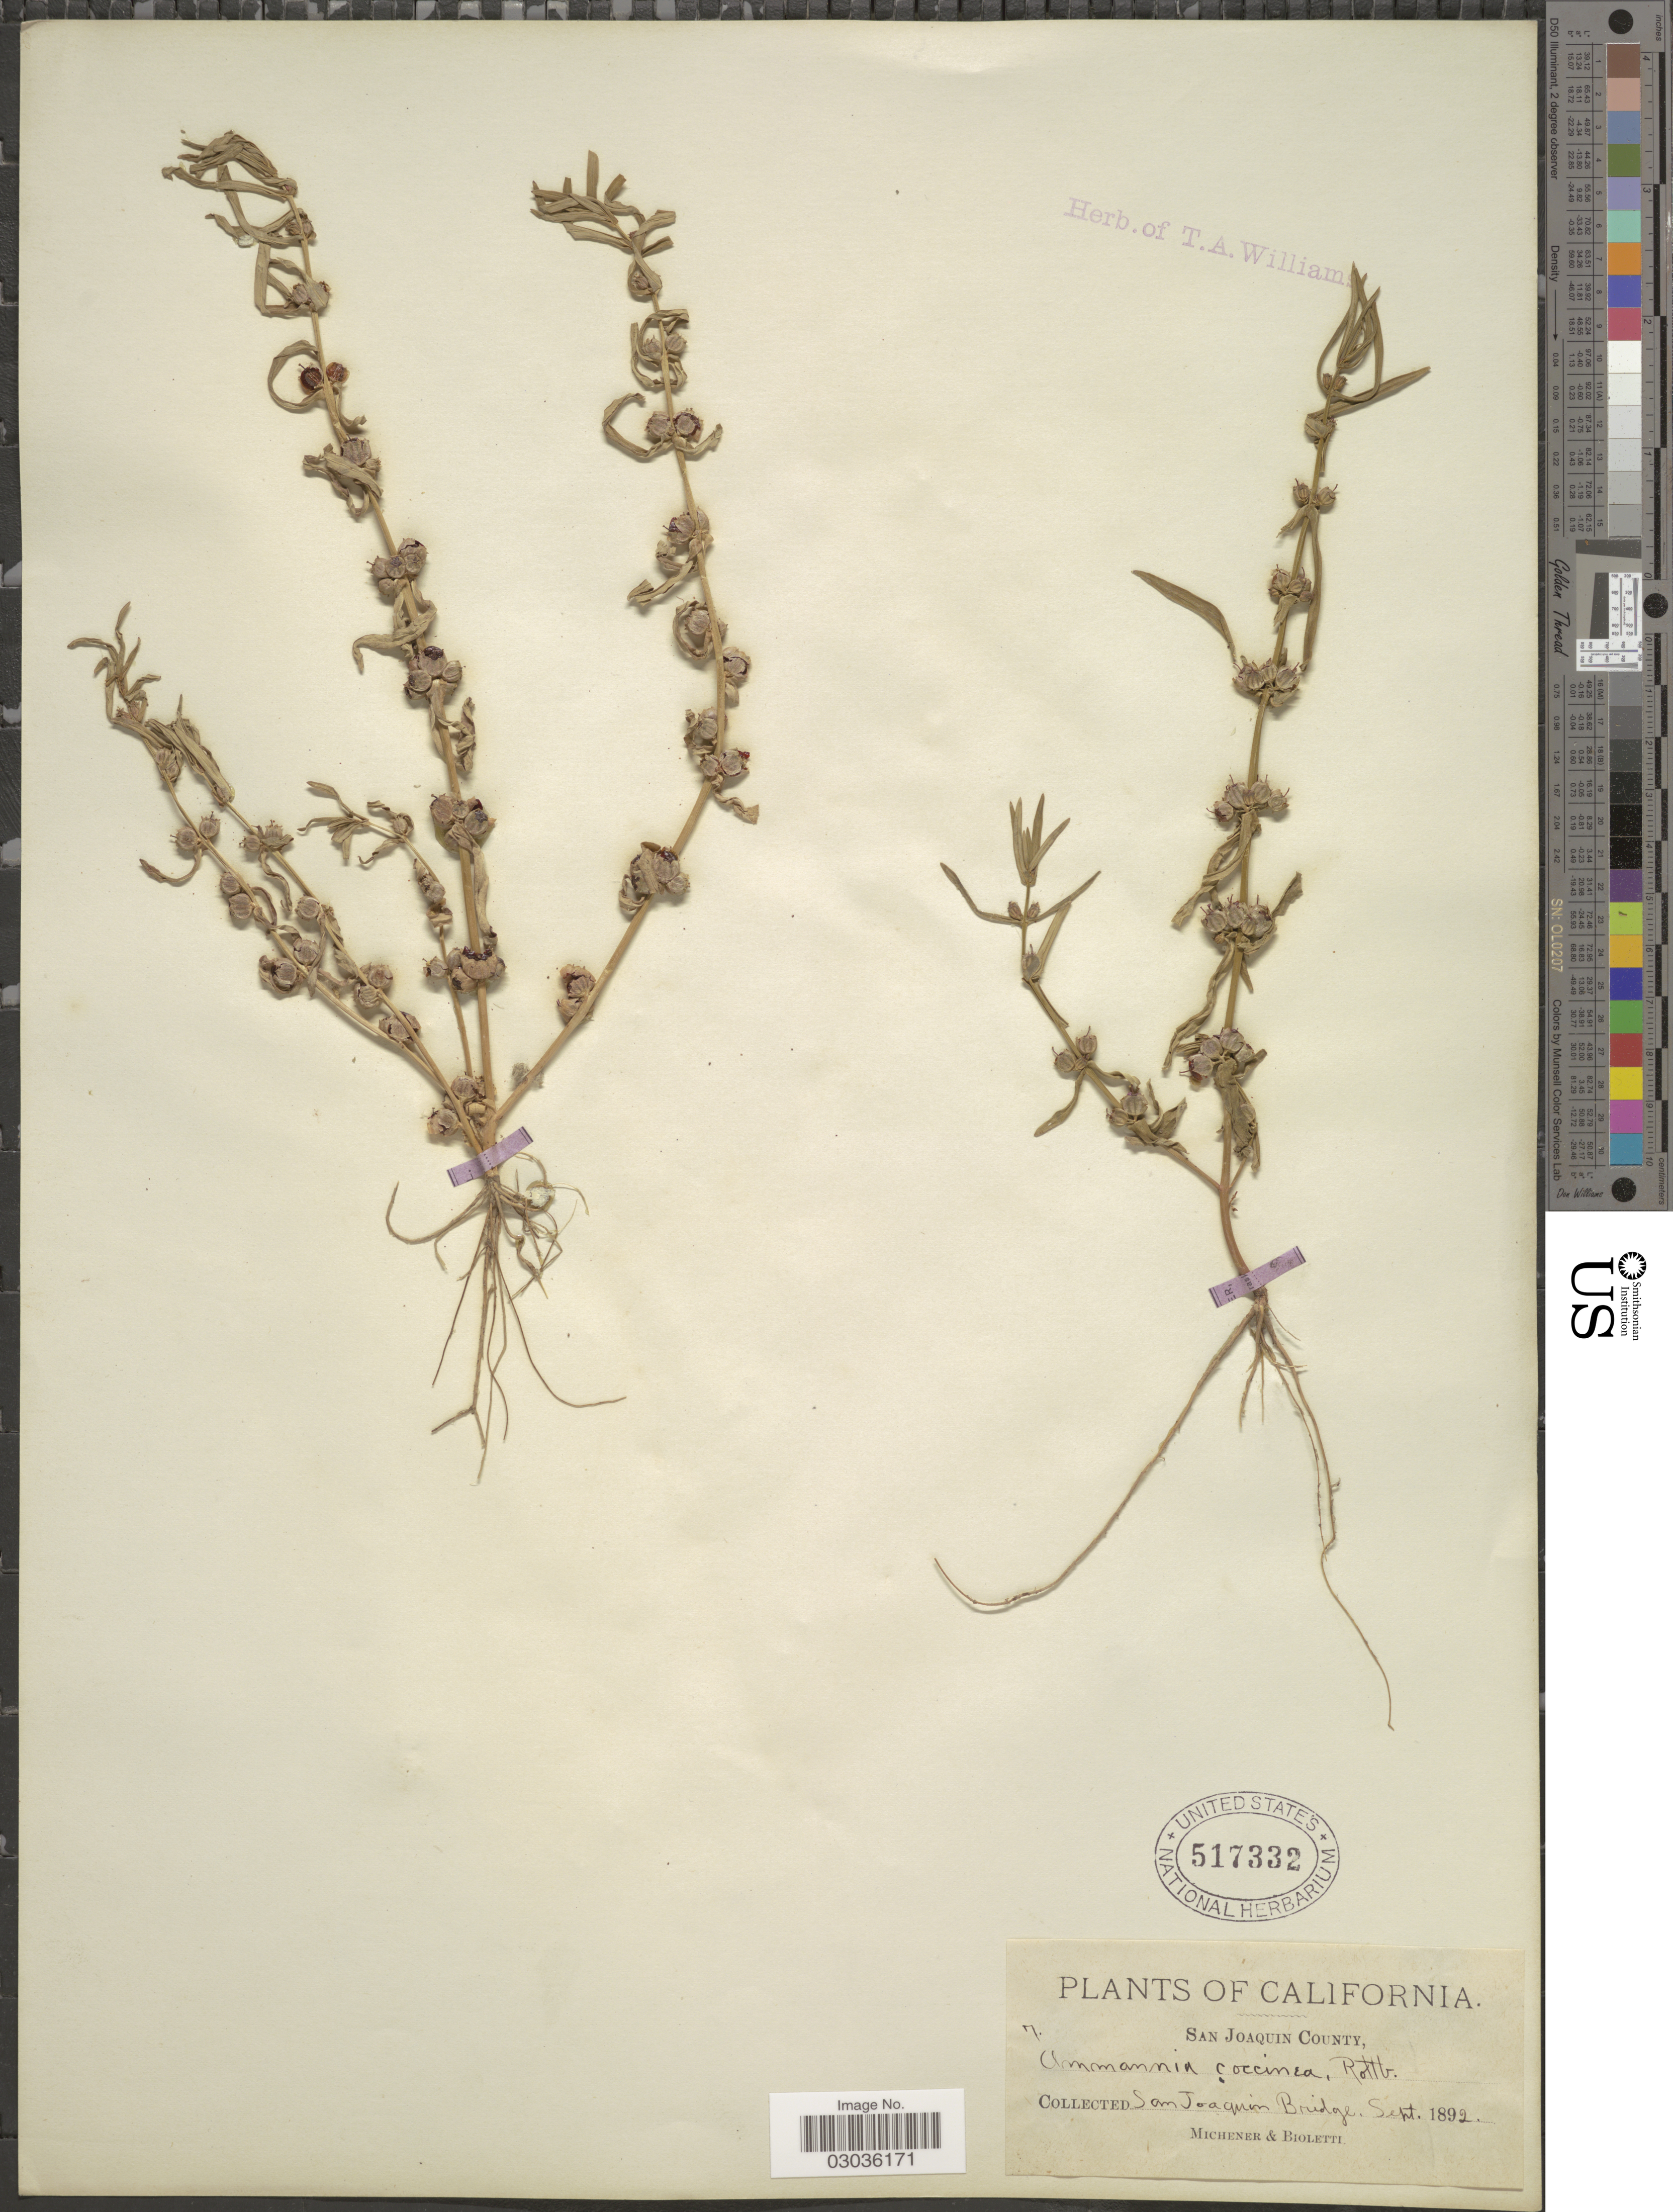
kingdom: Plantae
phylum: Tracheophyta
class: Magnoliopsida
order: Myrtales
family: Lythraceae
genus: Ammannia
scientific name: Ammannia coccinea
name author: Rottb.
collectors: -. Michener & -- Bioletti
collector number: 7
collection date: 1892-09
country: United States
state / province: California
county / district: San Joaquin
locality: San Joaquin County, San Joaquin Bridge.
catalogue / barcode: US 517332